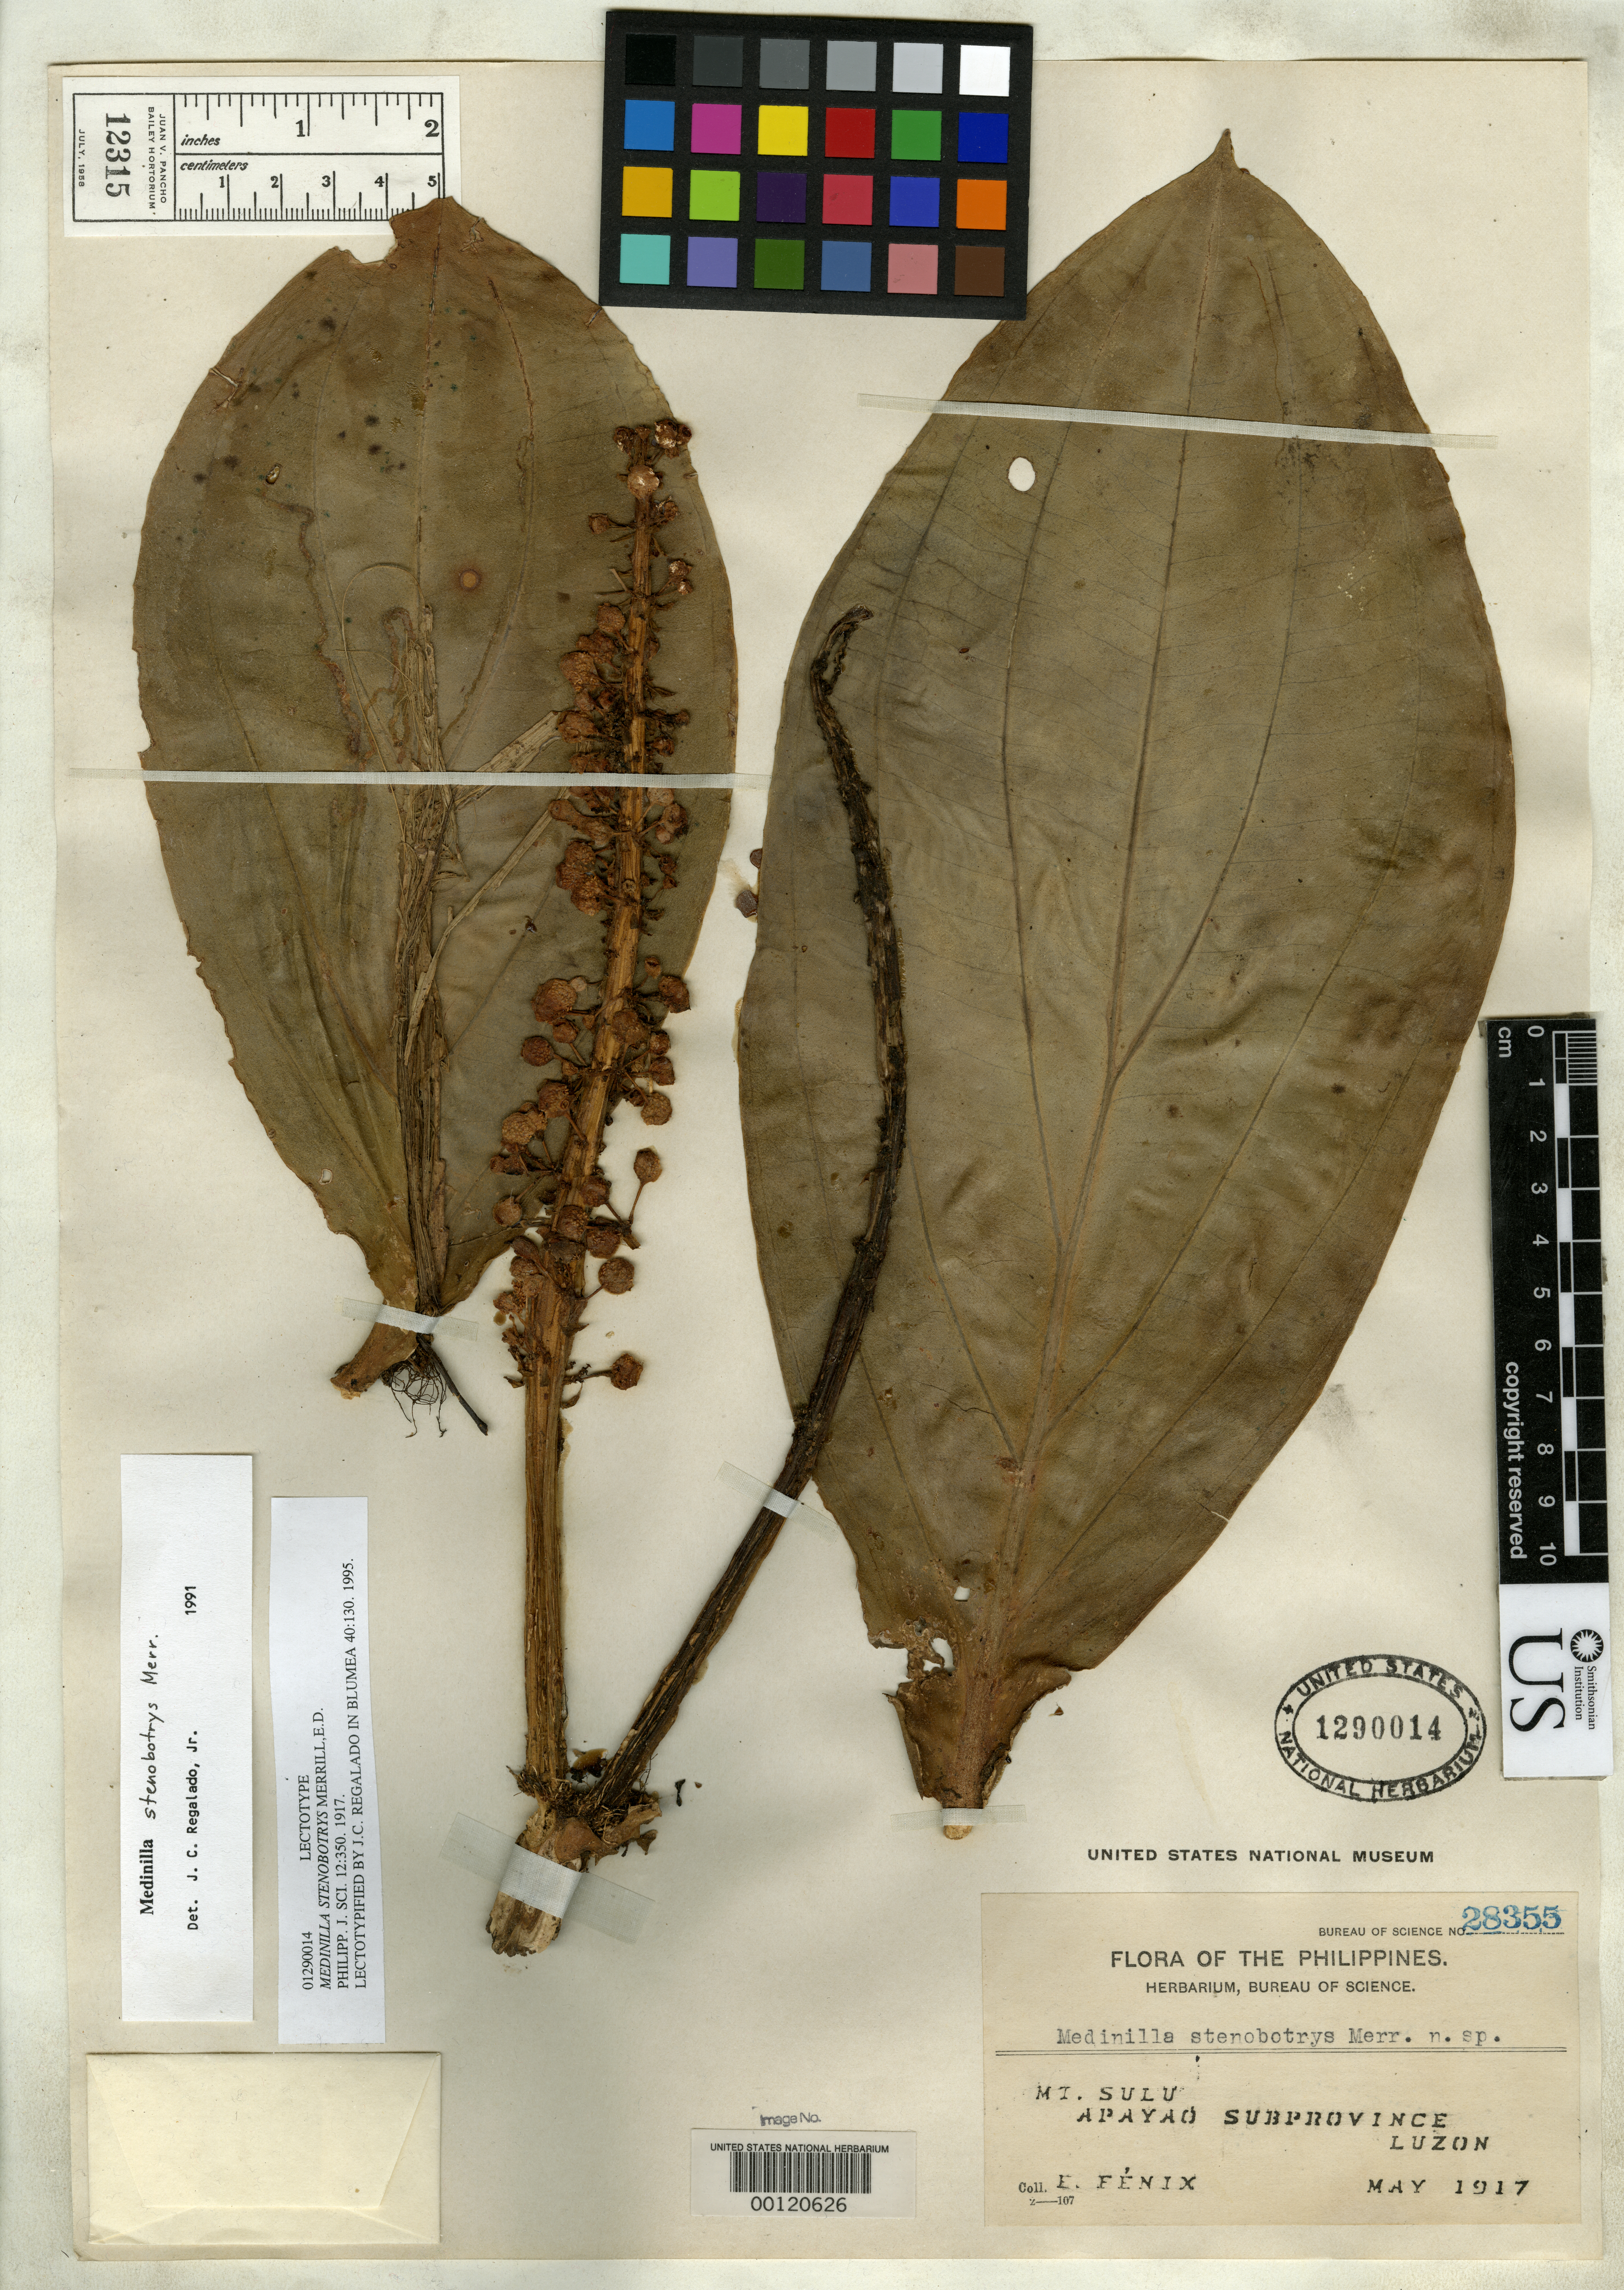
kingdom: Plantae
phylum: Tracheophyta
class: Magnoliopsida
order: Myrtales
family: Melastomataceae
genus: Medinilla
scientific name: Medinilla stenobotrys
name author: Merr.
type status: Lectotype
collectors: E. Fénix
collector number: Bur. Sci. 28355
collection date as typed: May 1917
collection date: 1917-05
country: Philippines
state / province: Cordillera (Administrative Region)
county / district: Apayao / Kalinga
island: Luzon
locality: Mt. Sulu.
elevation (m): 800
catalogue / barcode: US 1290014